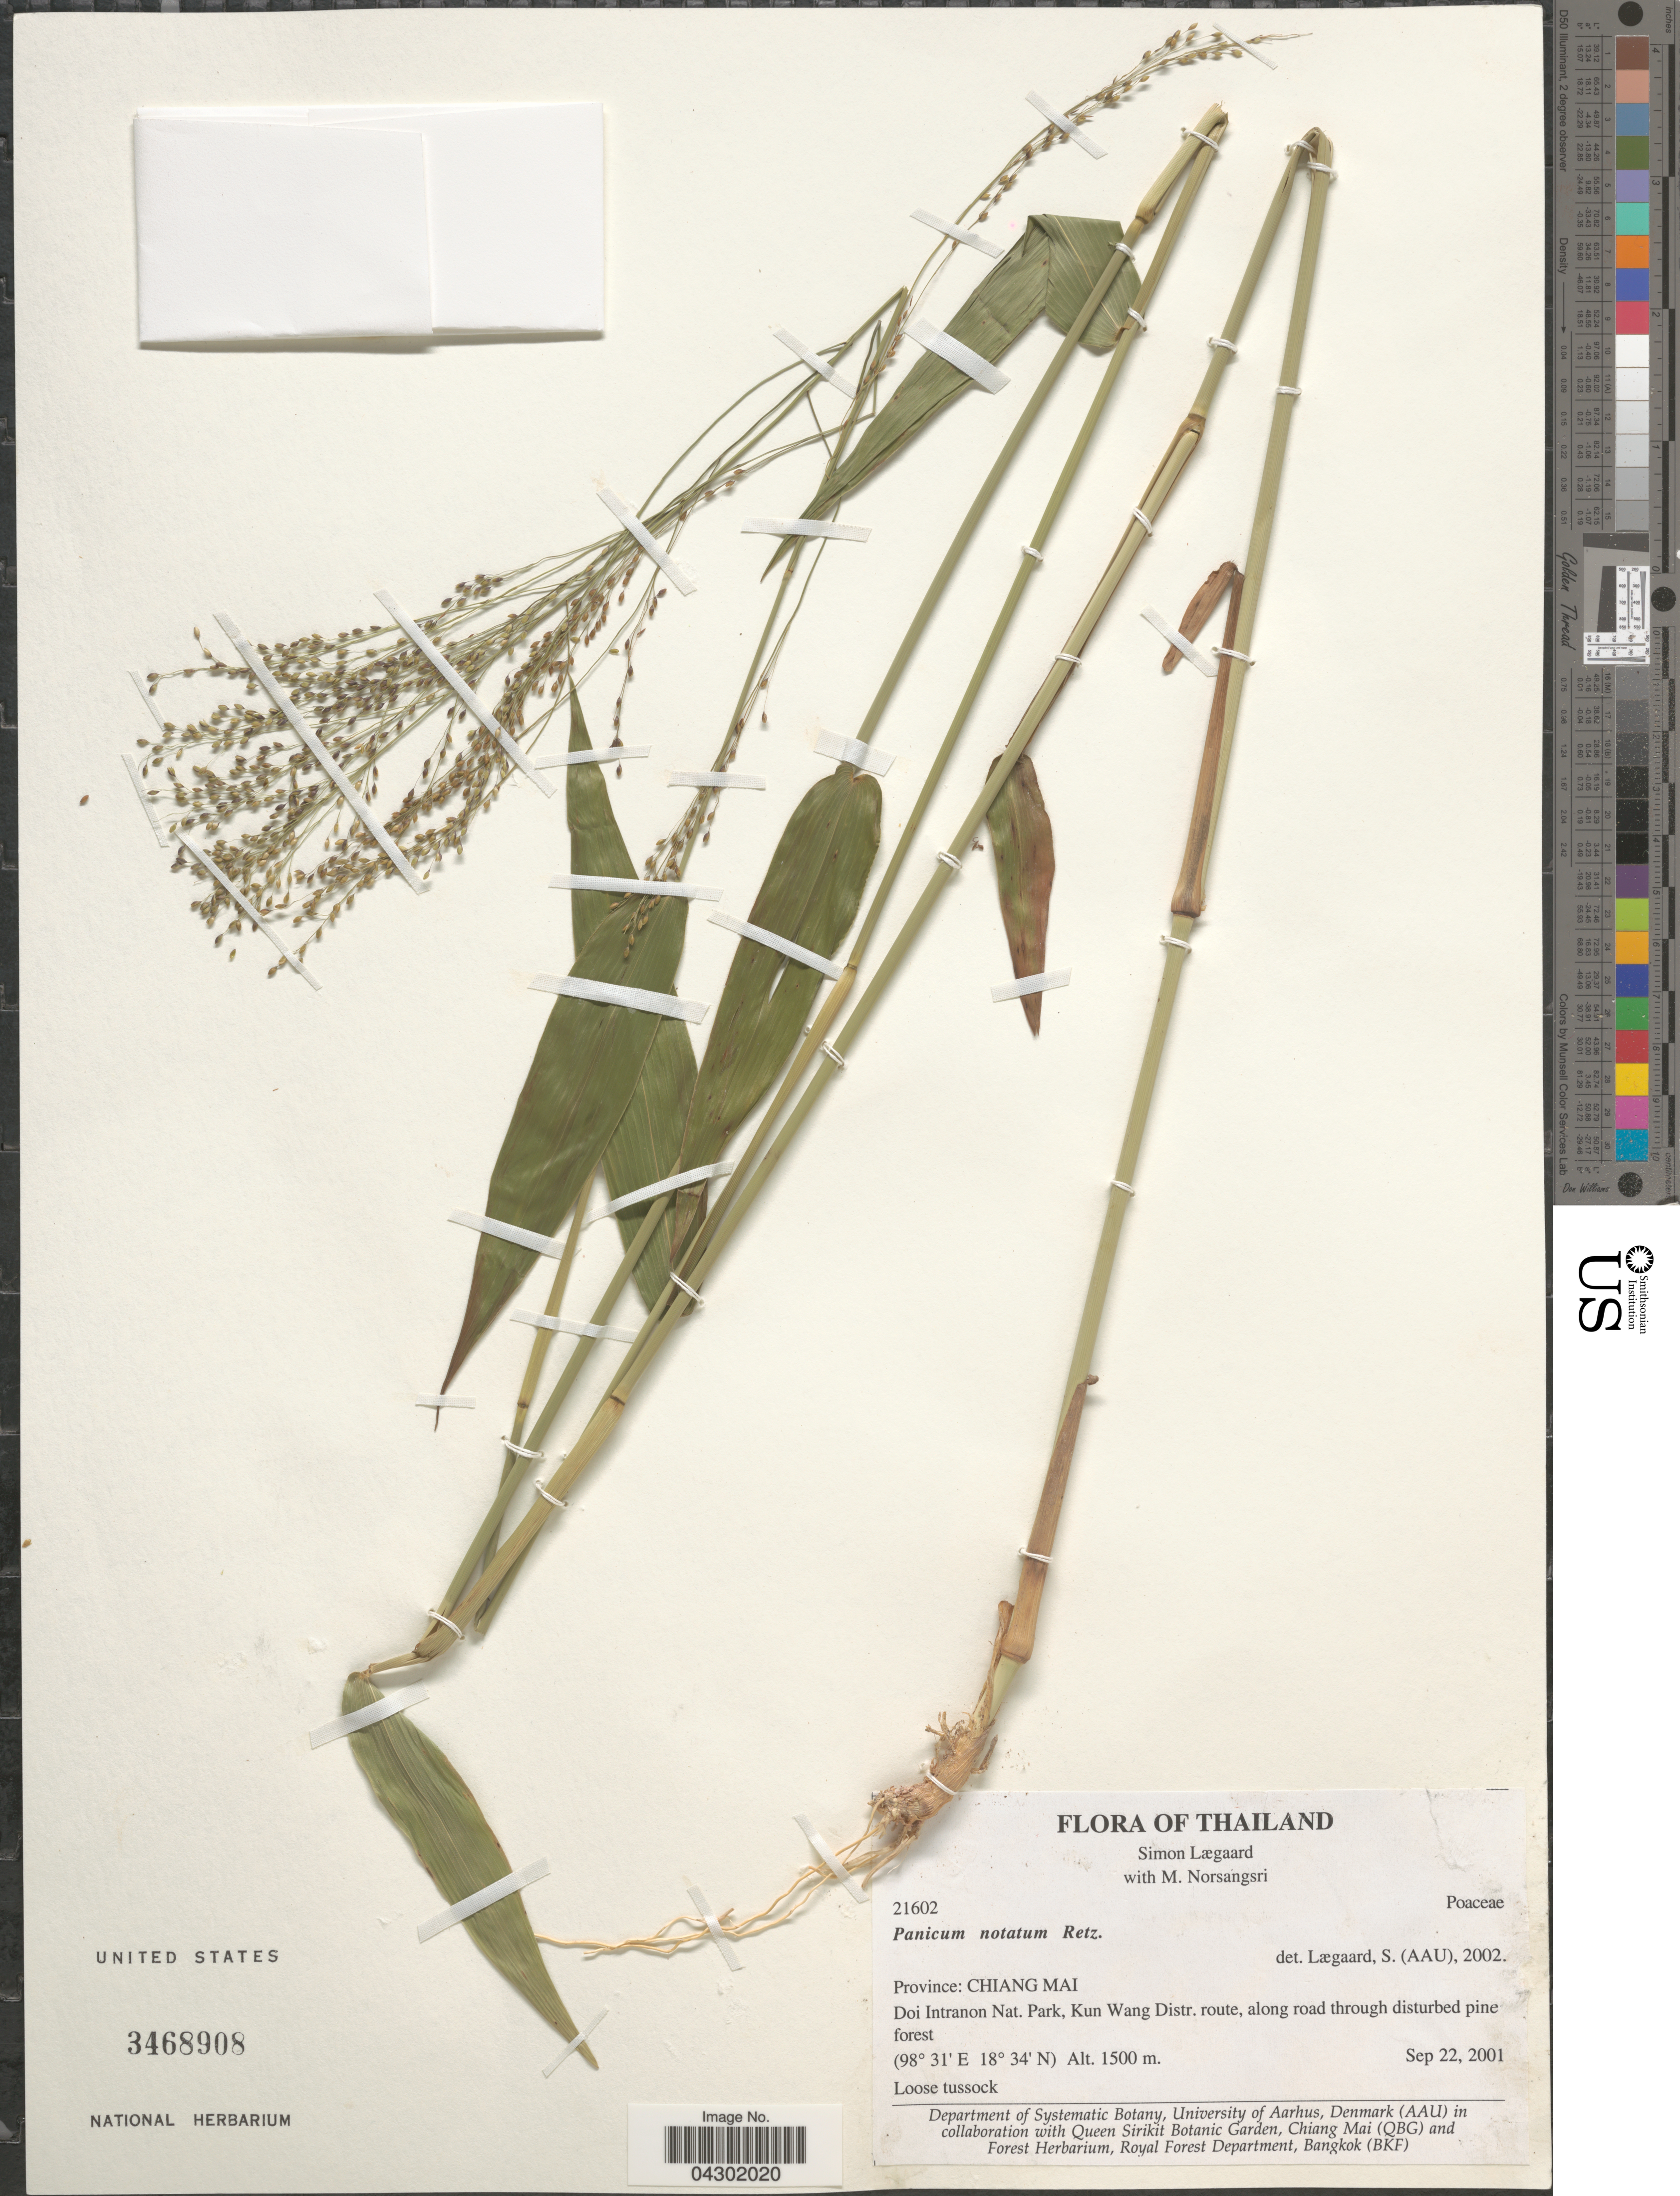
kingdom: Plantae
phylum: Tracheophyta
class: Liliopsida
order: Poales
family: Poaceae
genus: Panicum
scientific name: Panicum notatum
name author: Retz.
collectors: S. Lægaard & M. Norsangsri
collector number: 21602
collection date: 2001-09-22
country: Thailand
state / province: Chiang Mai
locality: Doi Intranon Nat. Park, Kun Wang Distr. route, along road through disturbed pine forest.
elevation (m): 1500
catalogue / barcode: US 3468908